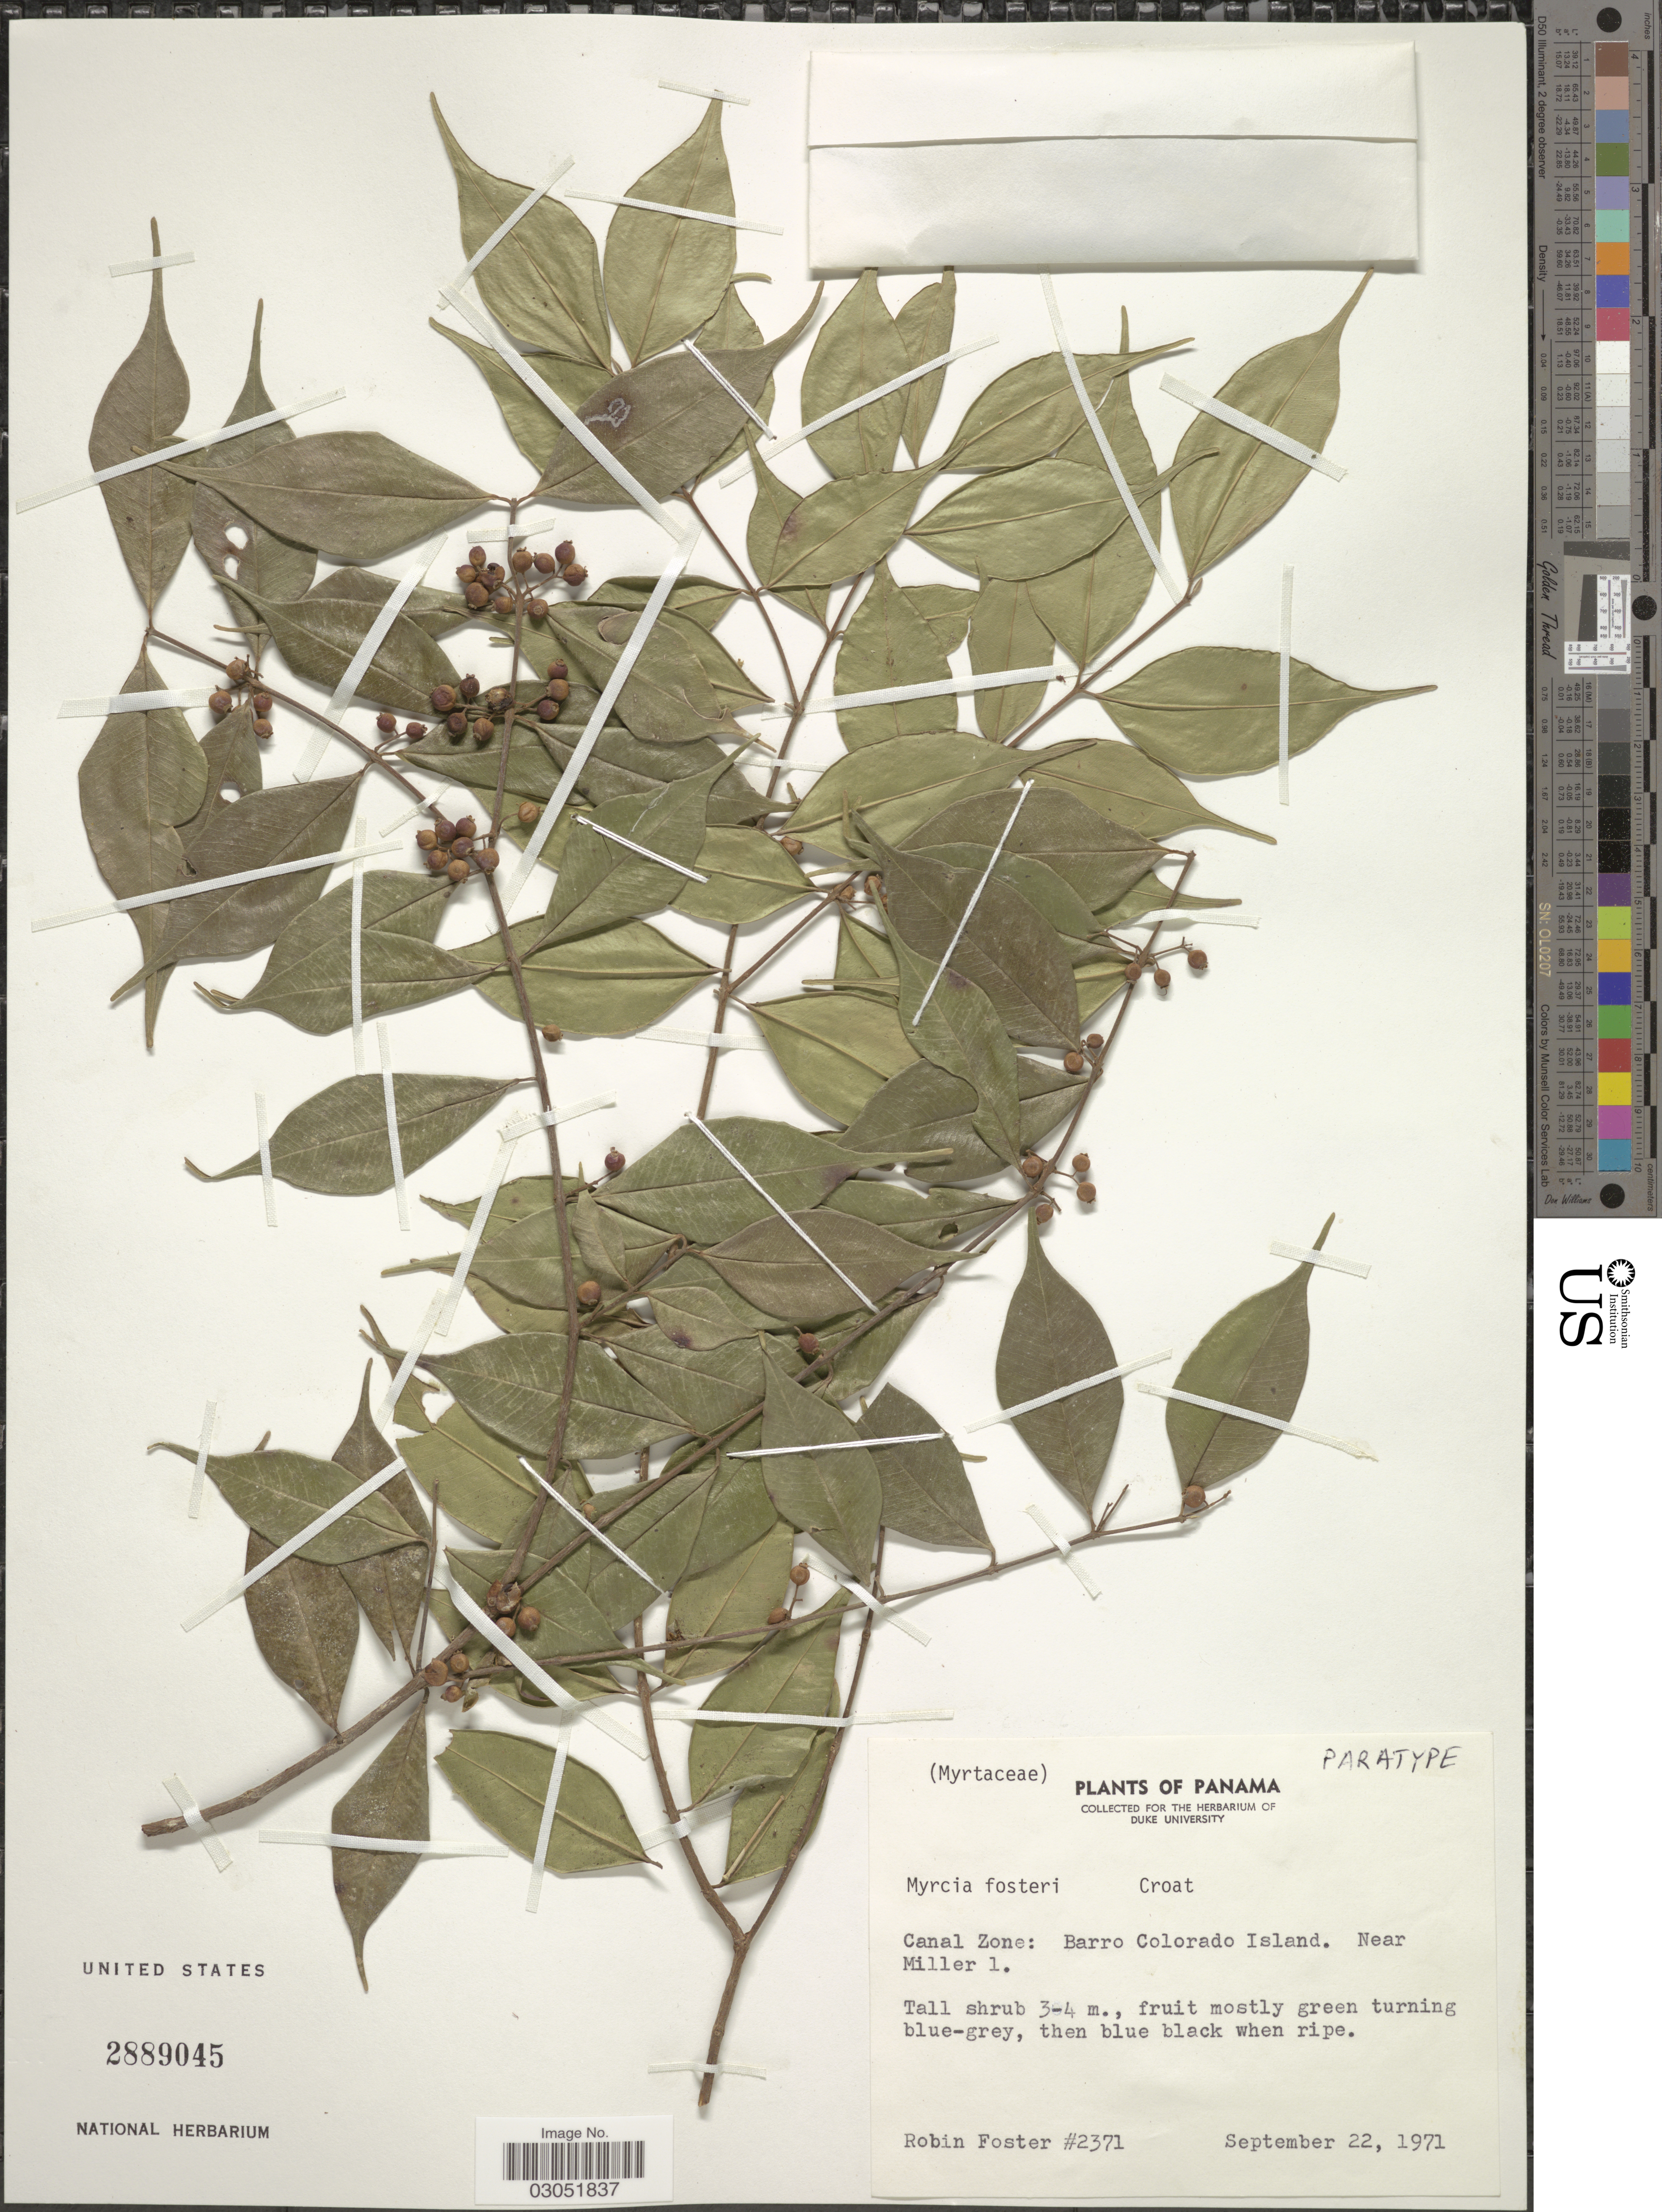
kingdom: Plantae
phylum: Tracheophyta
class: Magnoliopsida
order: Myrtales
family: Myrtaceae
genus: Myrcia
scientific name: Myrcia fosteri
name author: Croat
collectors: R. B. Foster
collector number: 2371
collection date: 1971-09-22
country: Panama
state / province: Panamá Oeste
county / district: Canal Zone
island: Barro Colorado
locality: Canal Zone: Barro Colorado Island. Near Miller I.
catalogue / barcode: US 2889045